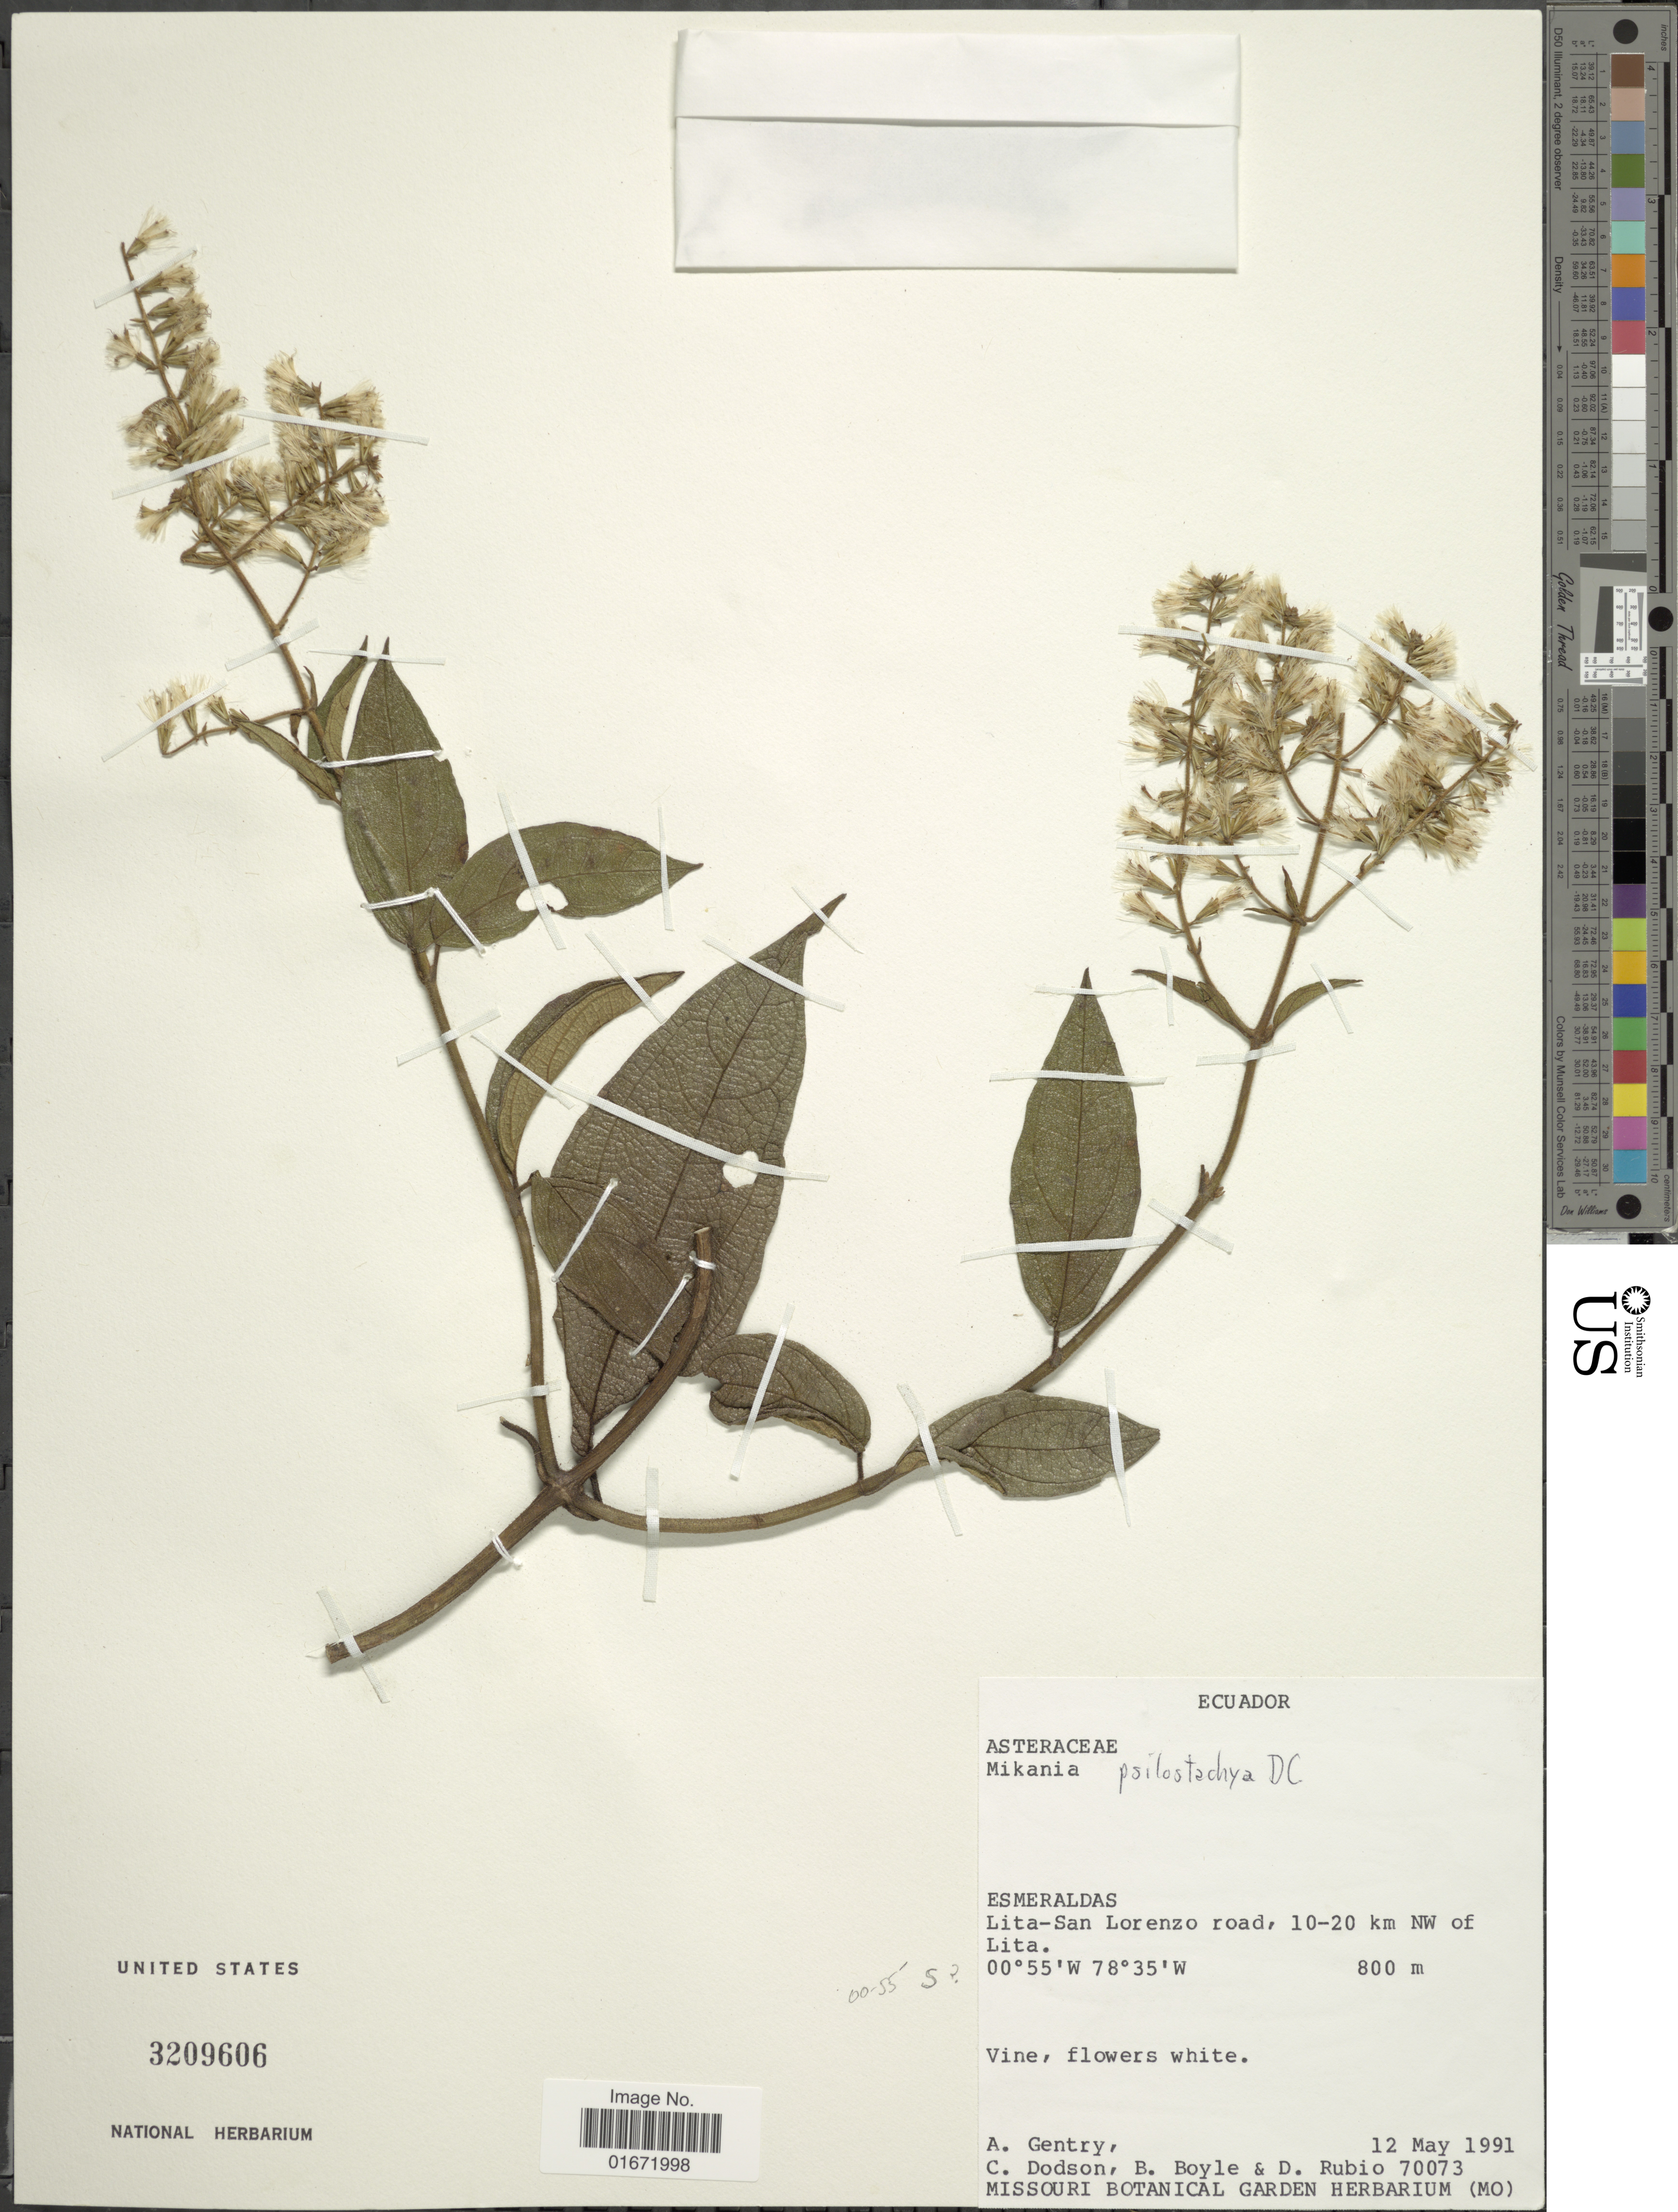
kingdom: Plantae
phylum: Tracheophyta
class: Magnoliopsida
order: Asterales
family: Asteraceae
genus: Mikania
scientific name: Mikania psilostachya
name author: DC.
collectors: A. H. Gentry, C. Dodson, B. Boyle & D. Rubio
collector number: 70073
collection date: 1991-05-12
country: Ecuador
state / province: Esmeraldas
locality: Esmeraldas. Lita-San Lorenzo road, 10-20 km NW of Lita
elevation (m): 800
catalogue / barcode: US 3209606